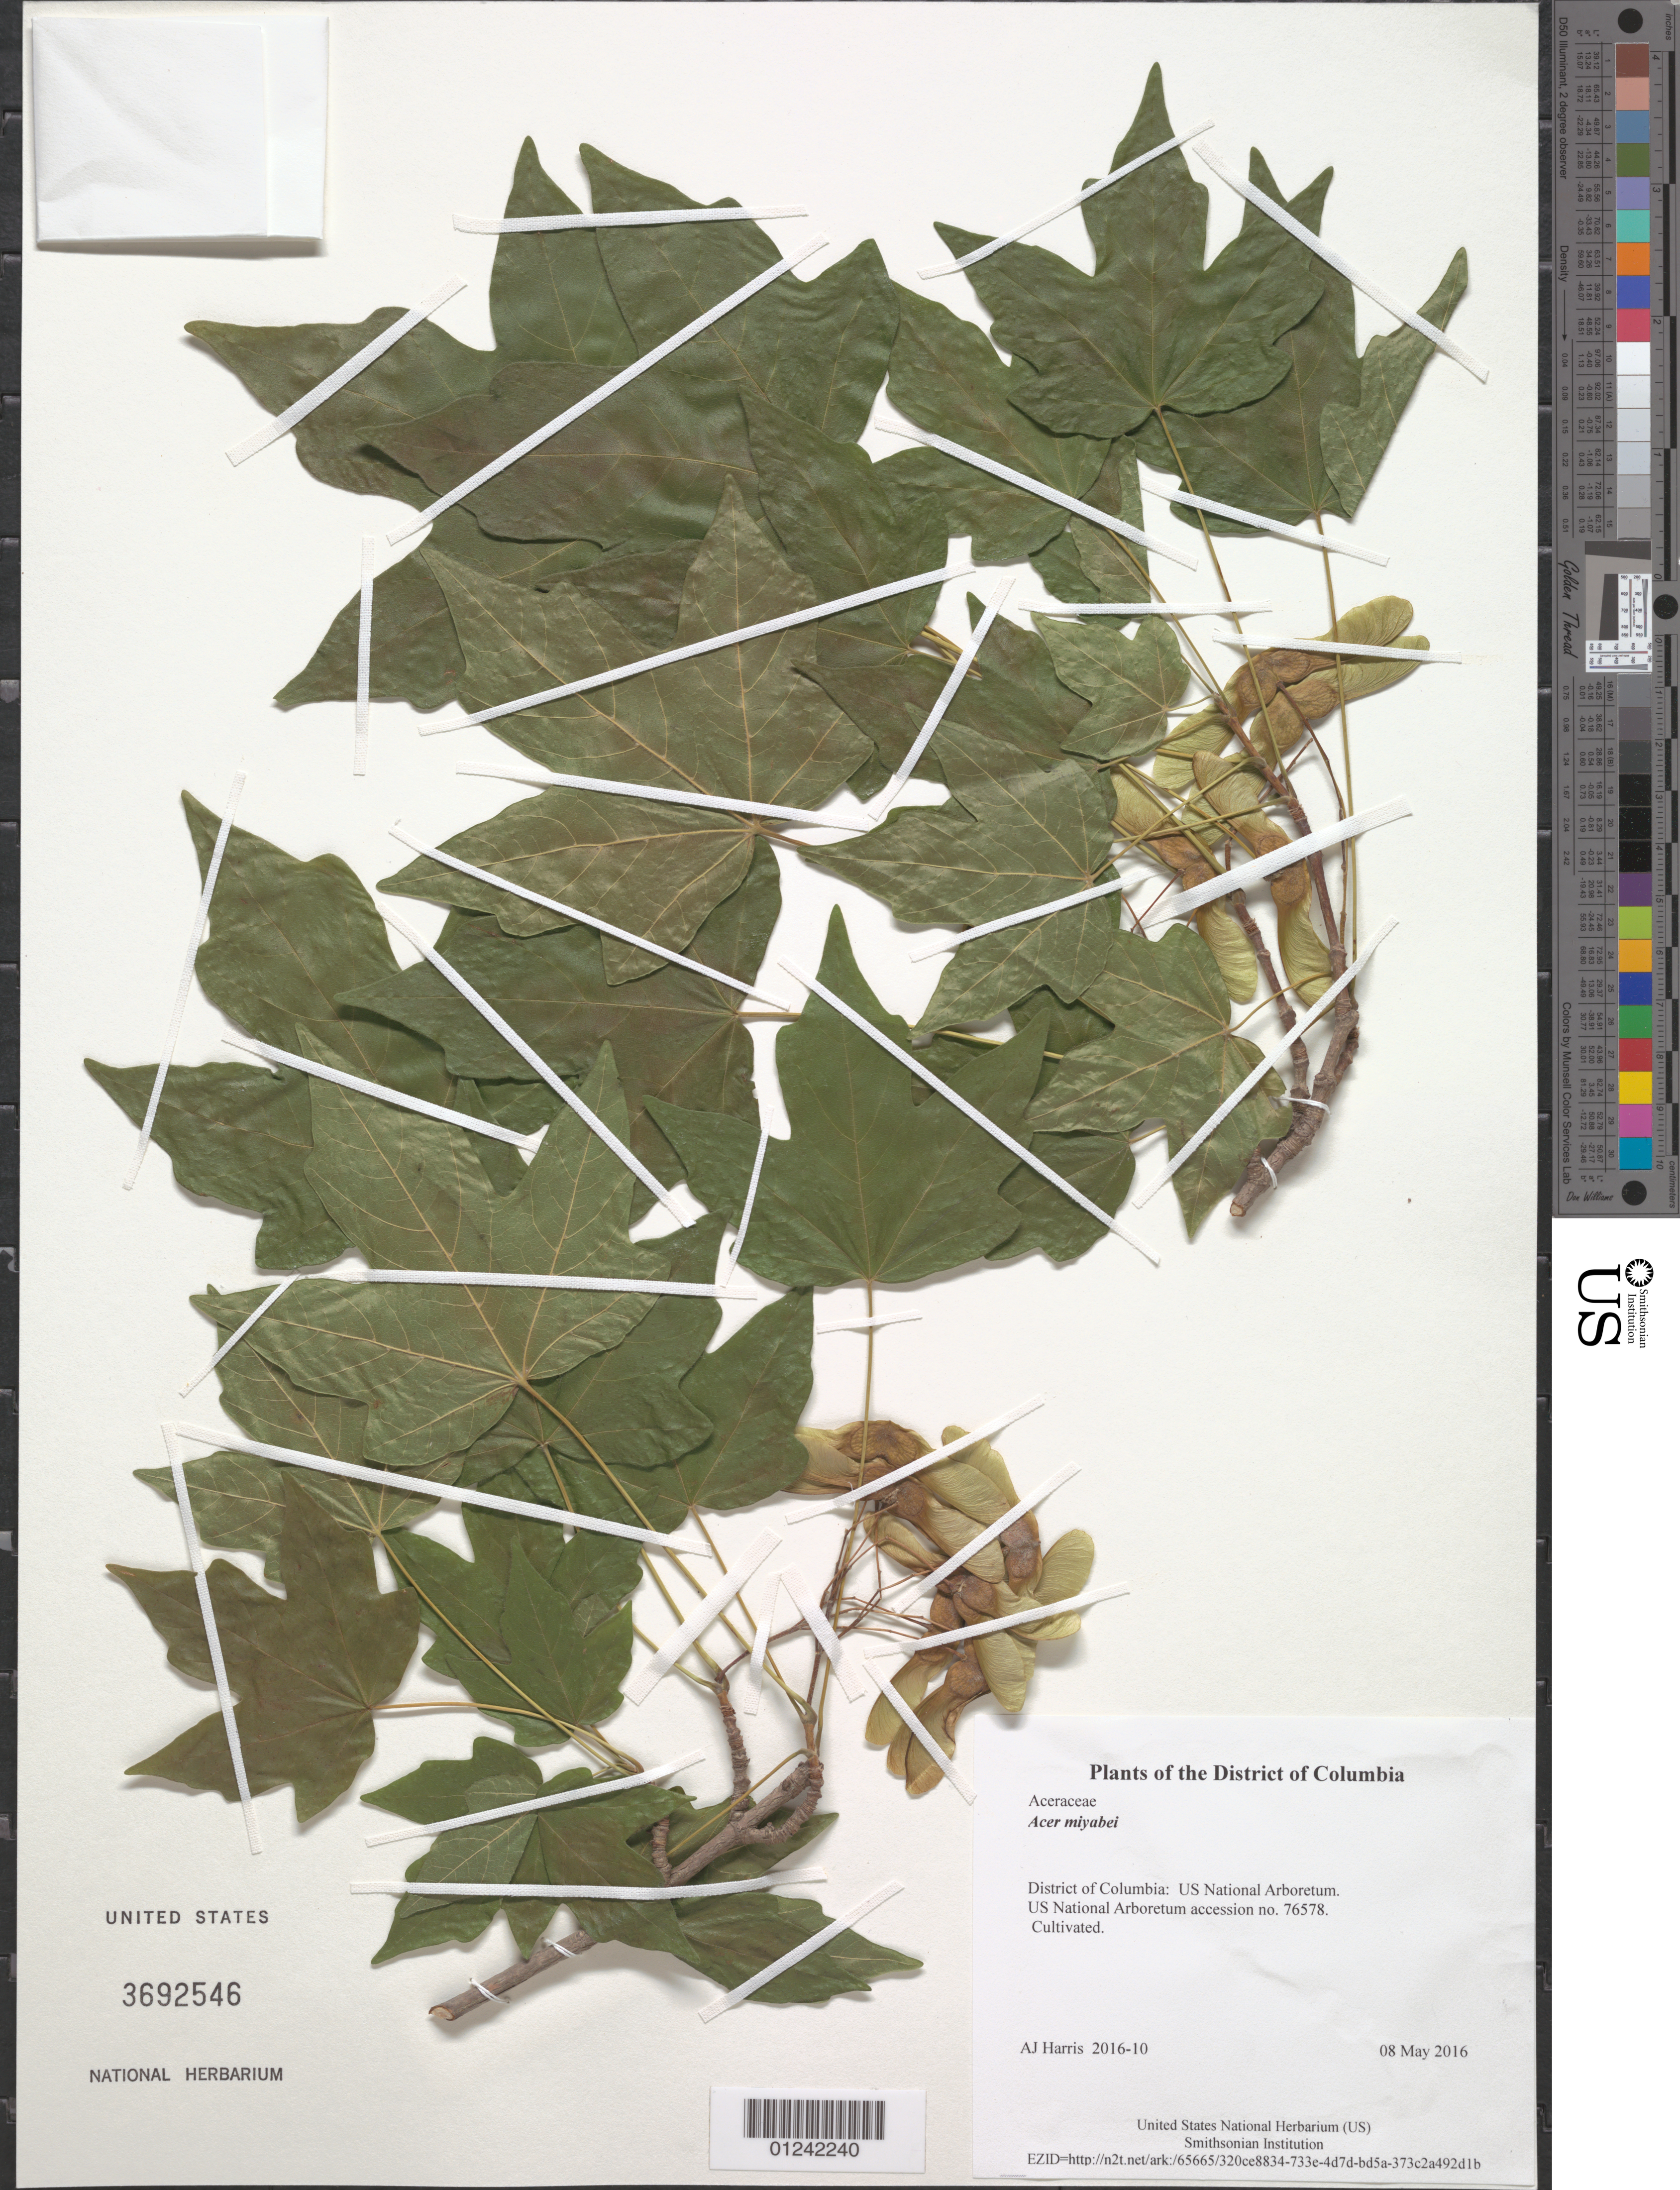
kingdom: Plantae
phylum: Tracheophyta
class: Magnoliopsida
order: Sapindales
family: Sapindaceae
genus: Acer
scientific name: Acer miyabei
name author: Maxim.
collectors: A. J. Harris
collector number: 2016-10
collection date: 2016-05-08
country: United States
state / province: District of Columbia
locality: US National Arboretum.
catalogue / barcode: US 3692546